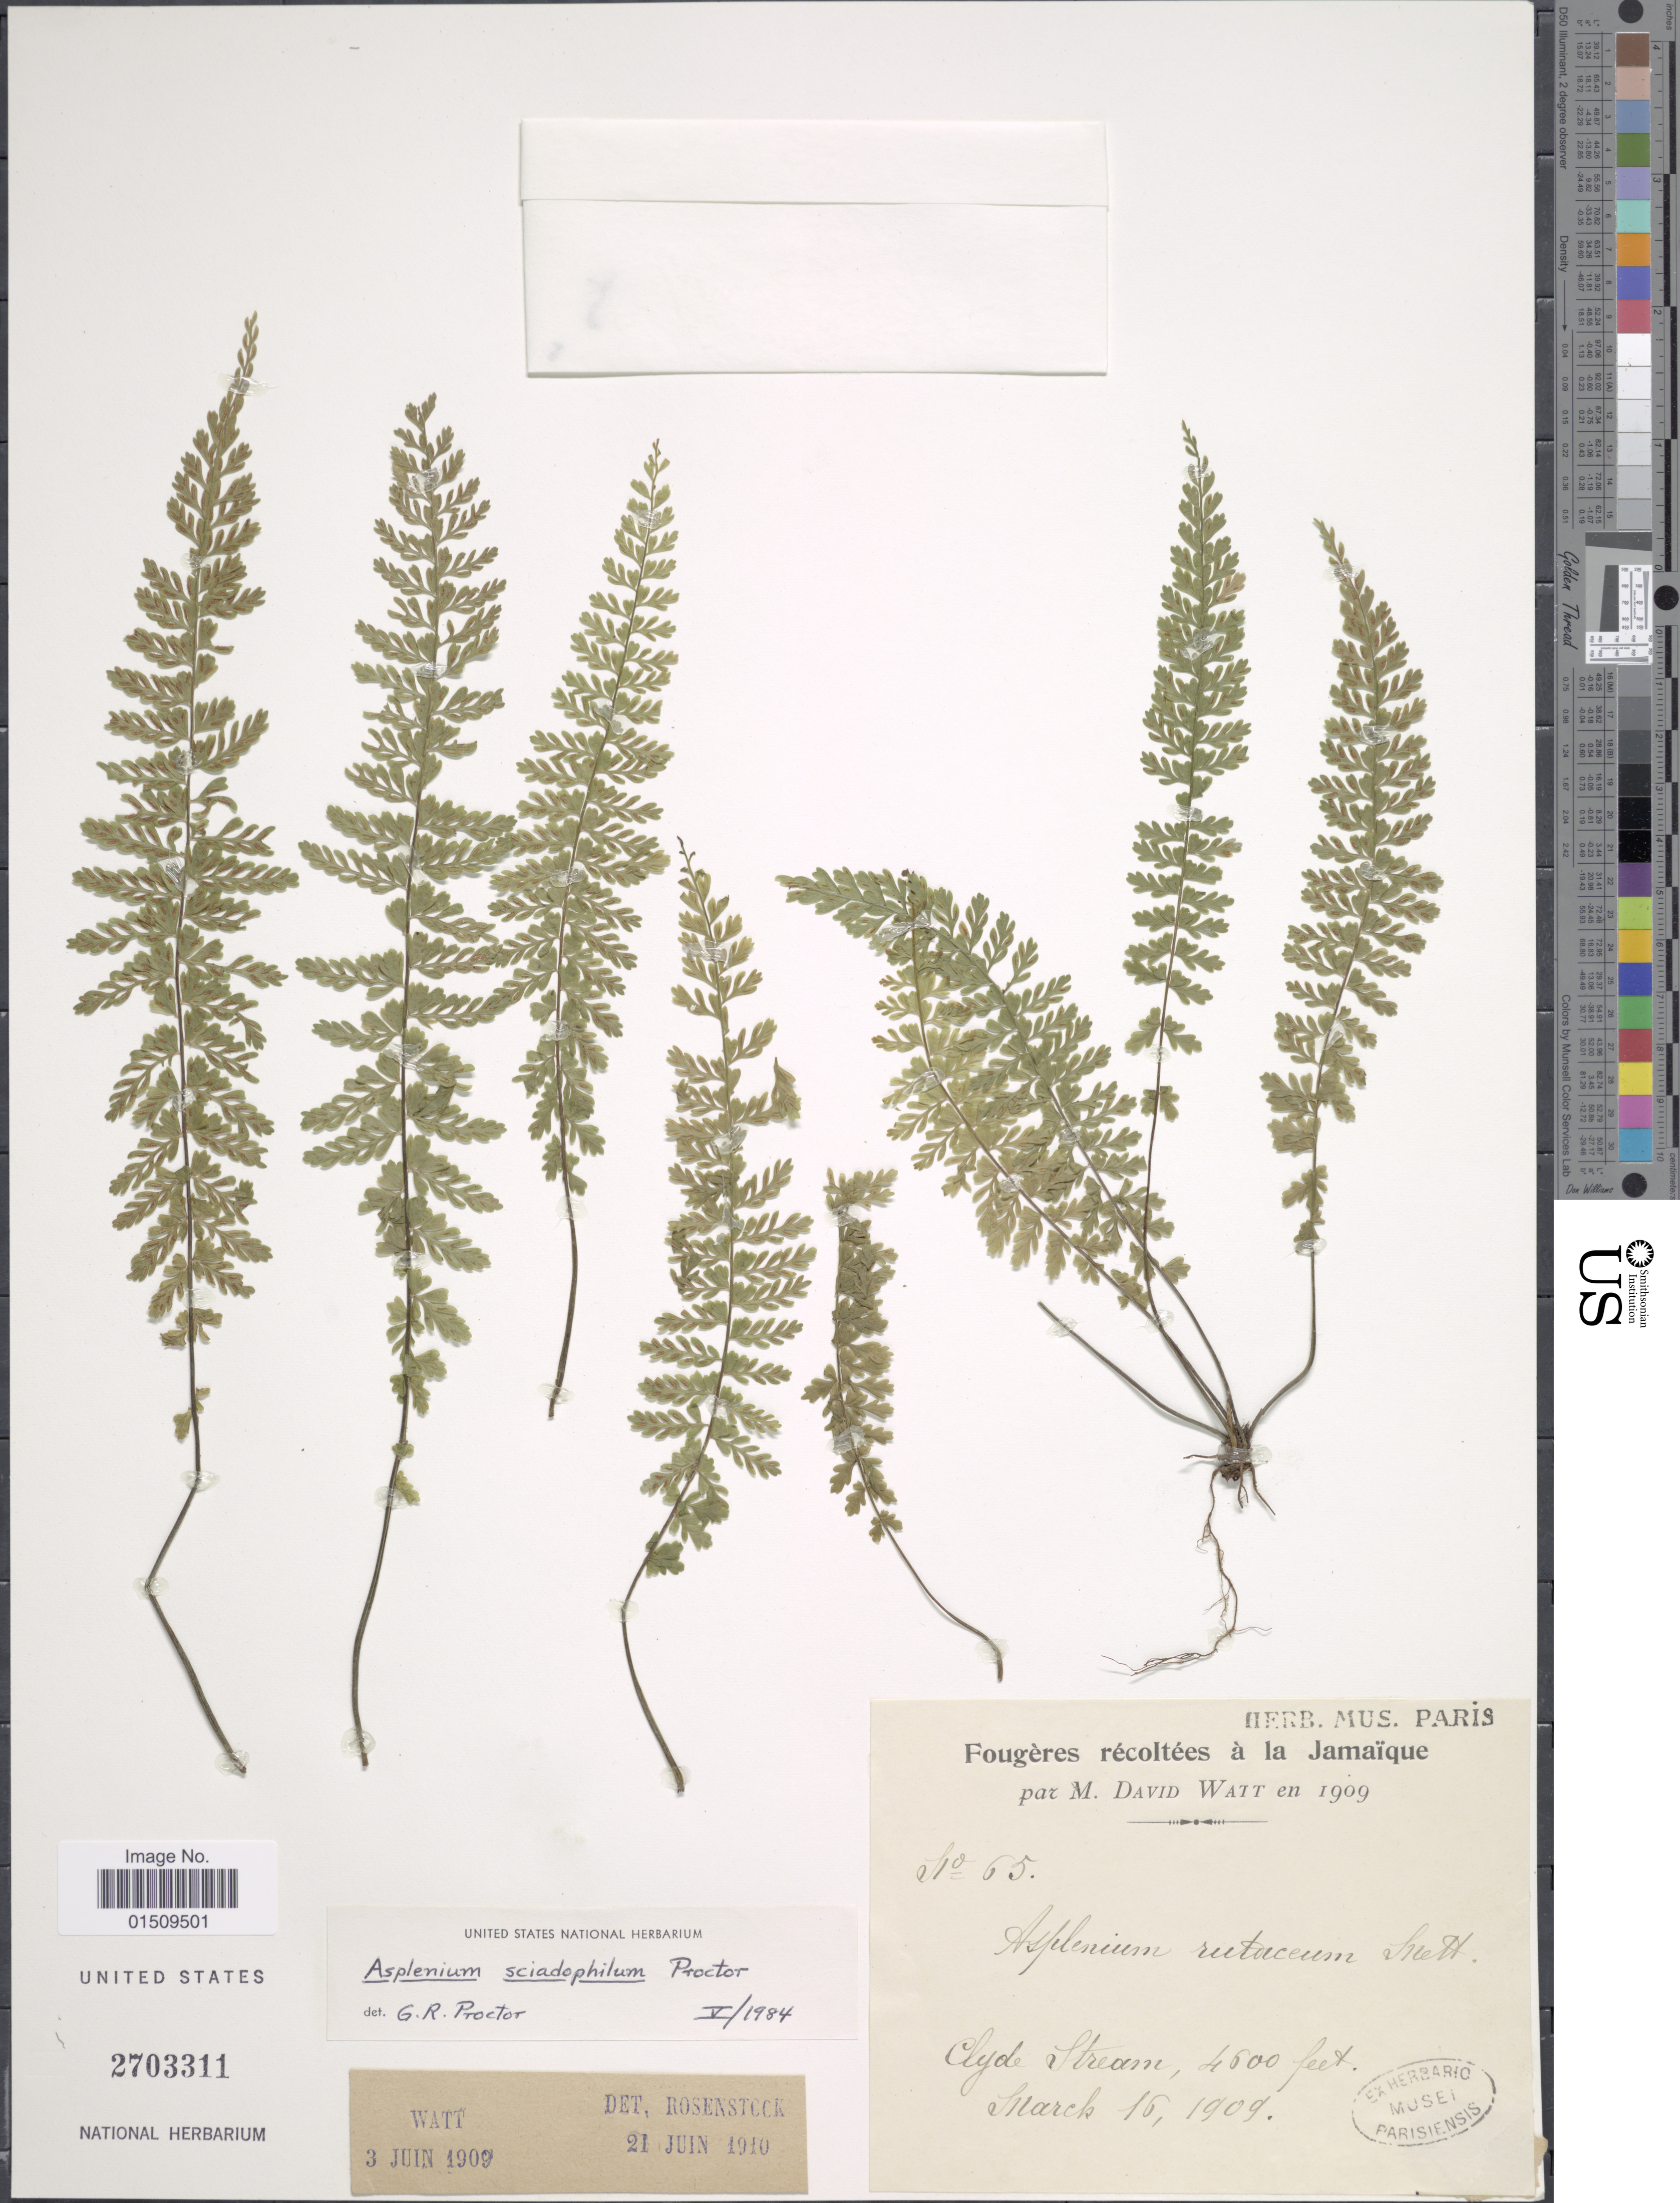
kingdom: Plantae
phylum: Tracheophyta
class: Polypodiopsida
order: Polypodiales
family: Aspleniaceae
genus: Asplenium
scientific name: Asplenium sciadophilum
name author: Proctor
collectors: D. A. P. Watt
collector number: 65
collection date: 1909-03-16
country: Jamaica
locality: Jamaique, Clyde, Stream.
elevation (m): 1402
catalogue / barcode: US 2703311